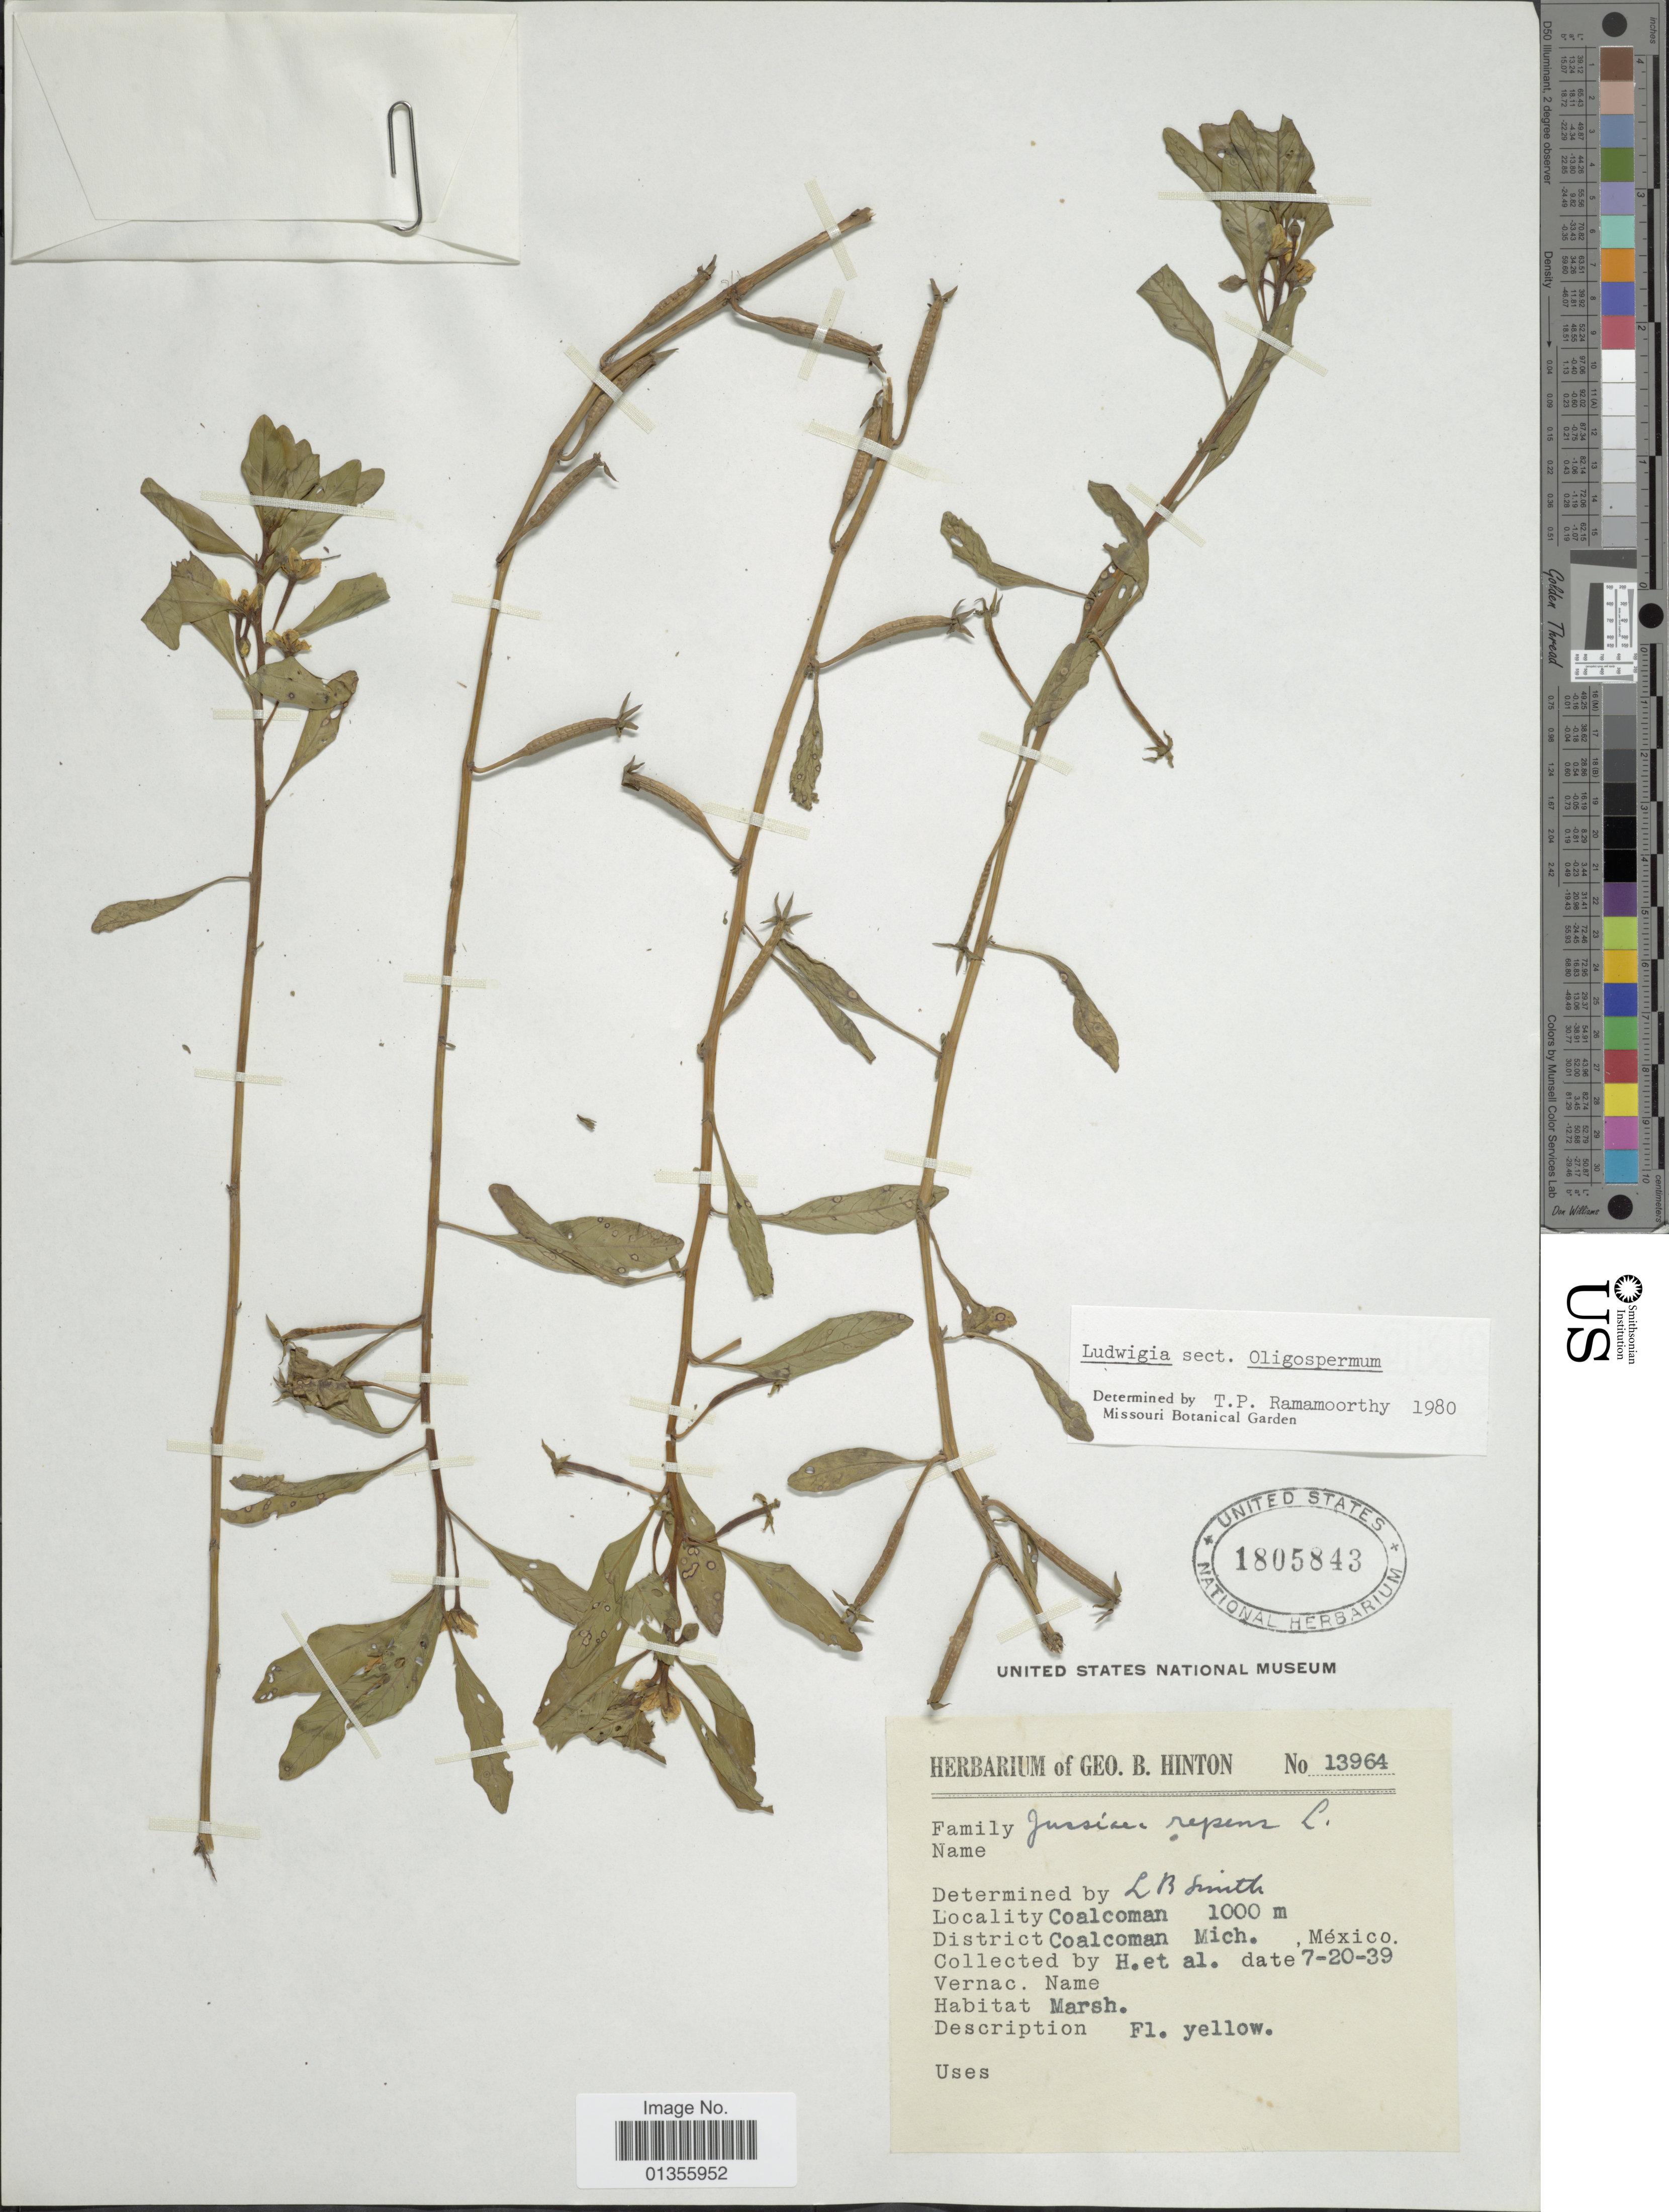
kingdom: Plantae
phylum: Tracheophyta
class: Magnoliopsida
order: Myrtales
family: Onagraceae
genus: Ludwigia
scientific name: Ludwigia octovalvis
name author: (Jacq.) P.H. Raven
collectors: G. B. Hinton & et al.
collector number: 13964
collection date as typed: Transcribed d/m/y: 20/7/39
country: Mexico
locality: Coalcoman. District Coalcoman Mich.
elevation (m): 1000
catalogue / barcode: US 1805843